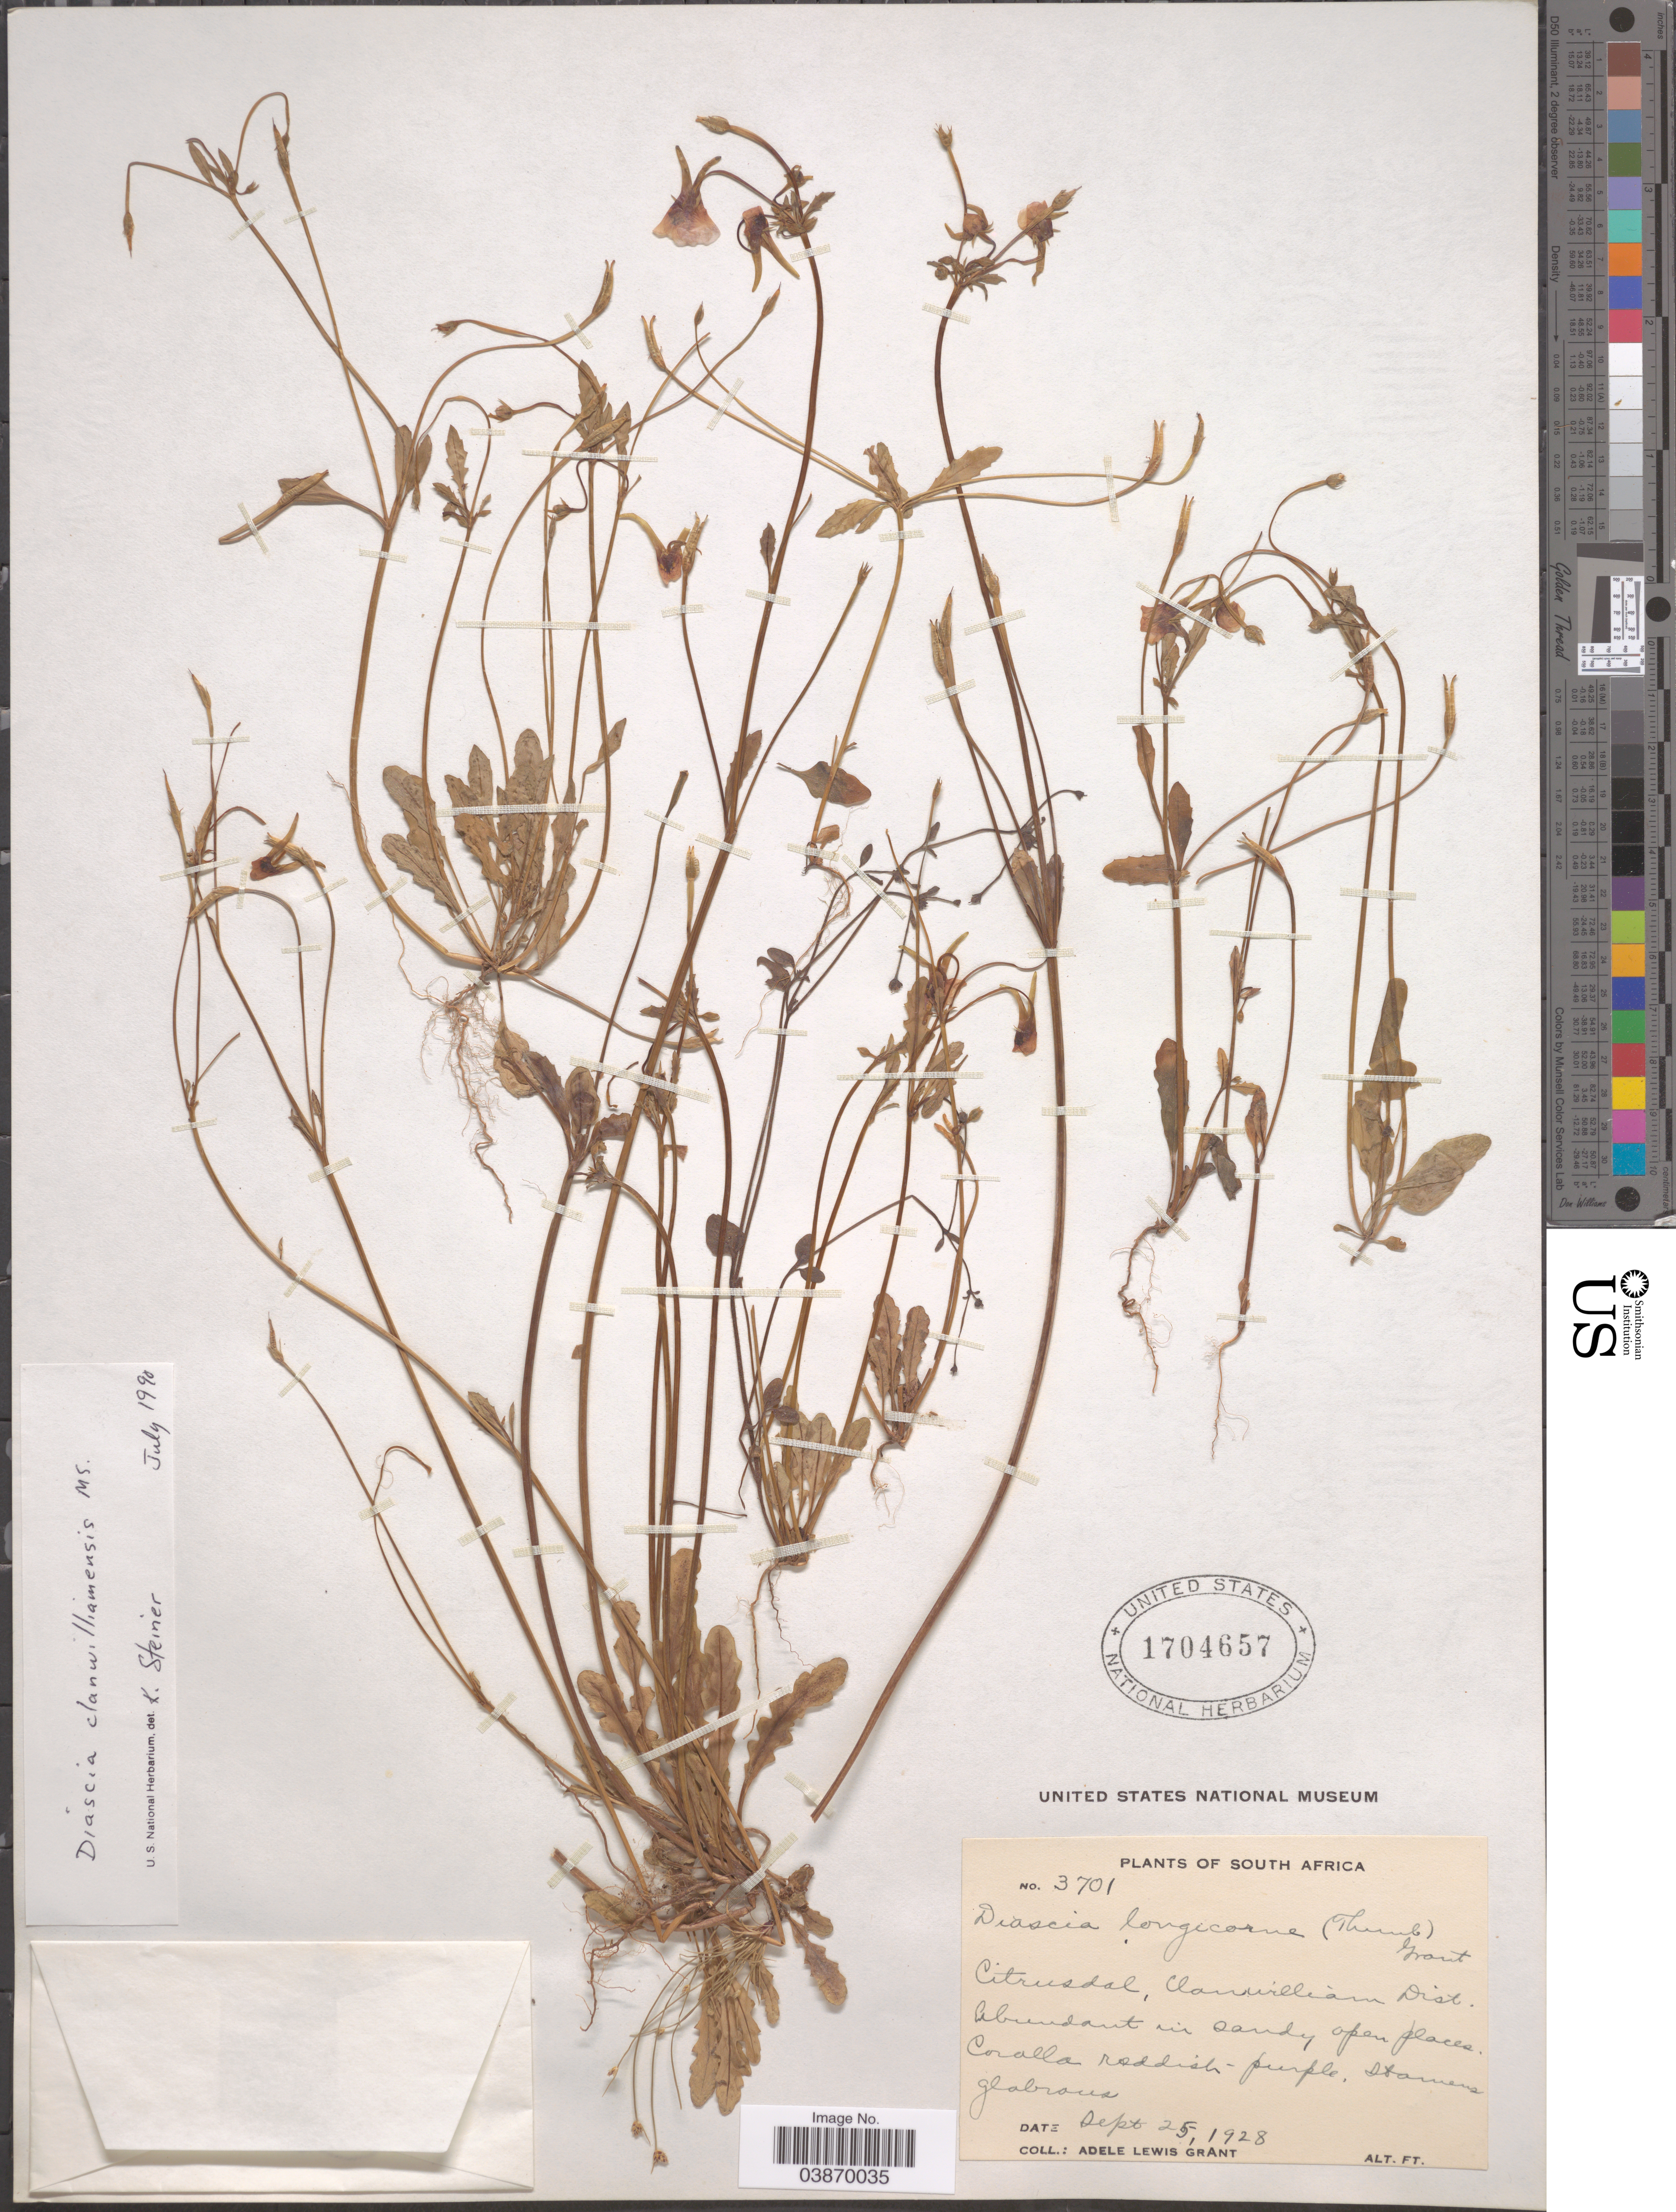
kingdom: Plantae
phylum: Tracheophyta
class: Magnoliopsida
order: Lamiales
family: Scrophulariaceae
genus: Diascia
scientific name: Diascia clanwilliamensis K.E. Steiner, ined.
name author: K.E. Steiner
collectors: A. L. Grant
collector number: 3701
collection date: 1928-09-25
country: South Africa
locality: Citrusdal, Clanwilliam Dist.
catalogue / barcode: US 1704657